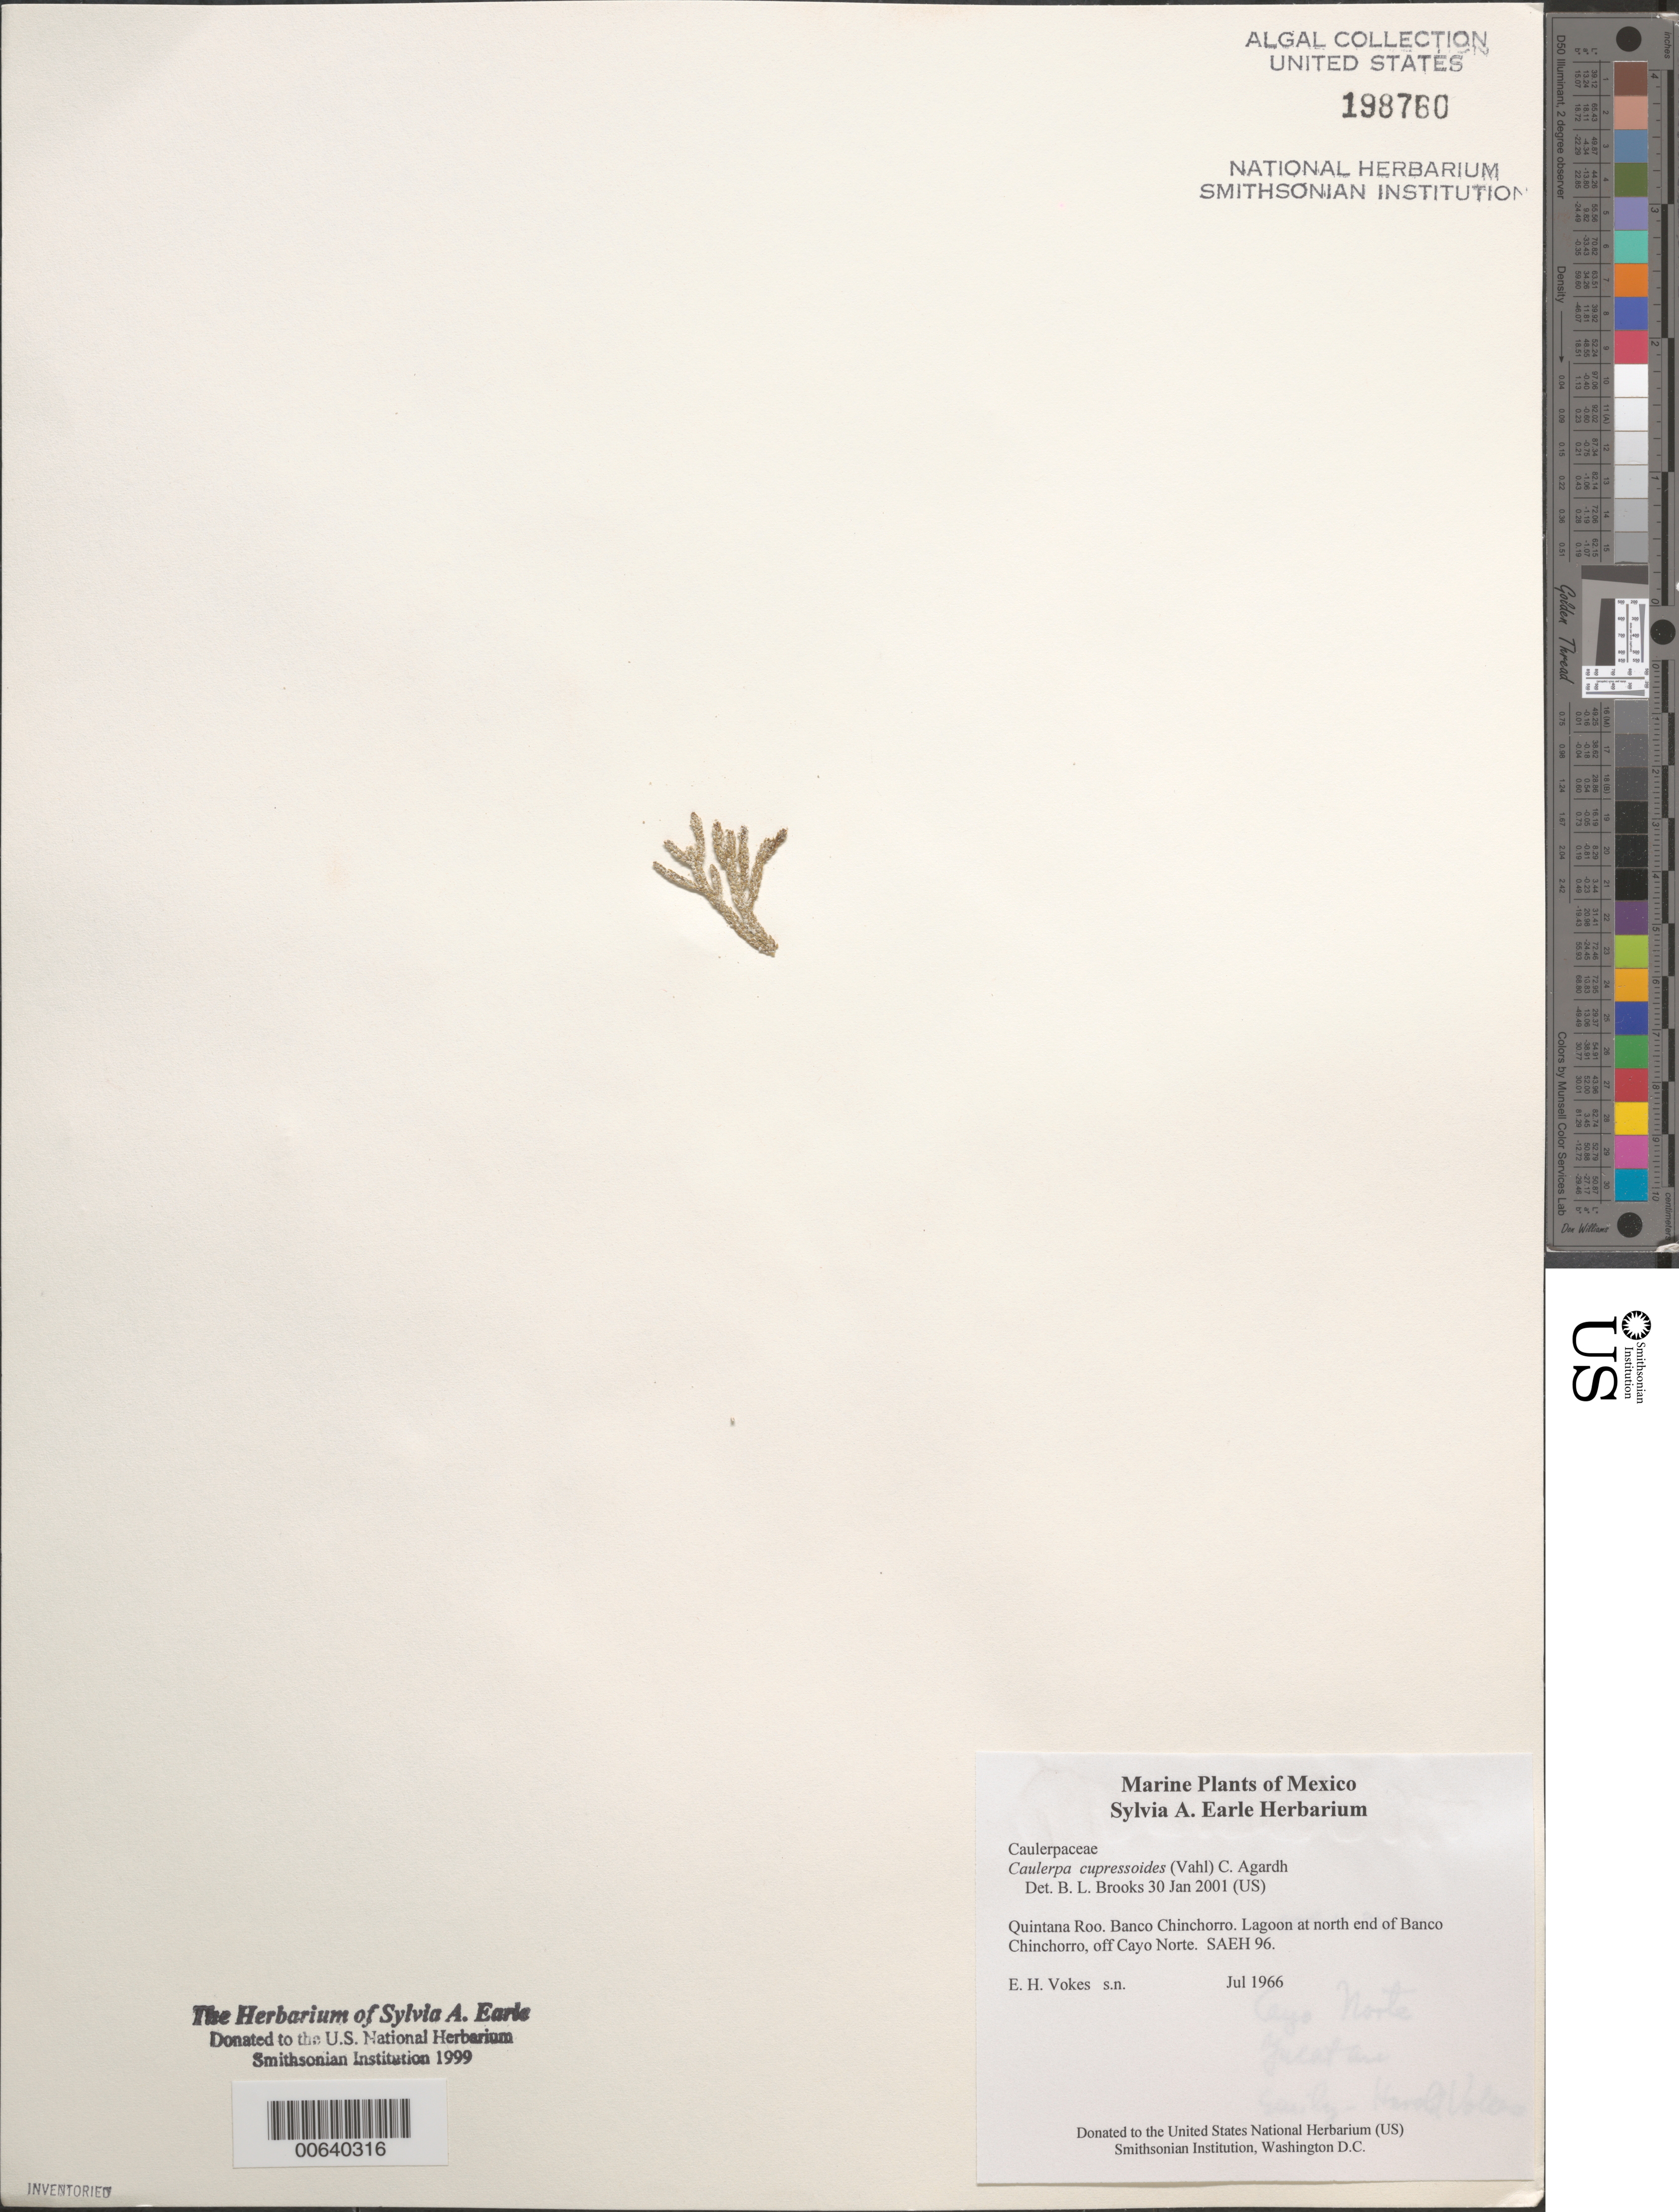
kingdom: Plantae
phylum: Chlorophyta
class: Ulvophyceae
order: Bryopsidales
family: Caulerpaceae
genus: Caulerpa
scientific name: Caulerpa cupressoides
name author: (Vahl) C. Agardh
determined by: Brooks, B. L., (BOT), Smithsonian Institution - National Museum of Natural History (UNITED STATES)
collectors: E. Vokes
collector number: SAEH 96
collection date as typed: Jul 1966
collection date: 1966-07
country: Mexico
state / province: Quintana Roo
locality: Banco Chinchorro, lagoon off Cayo Norte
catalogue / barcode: US 198760